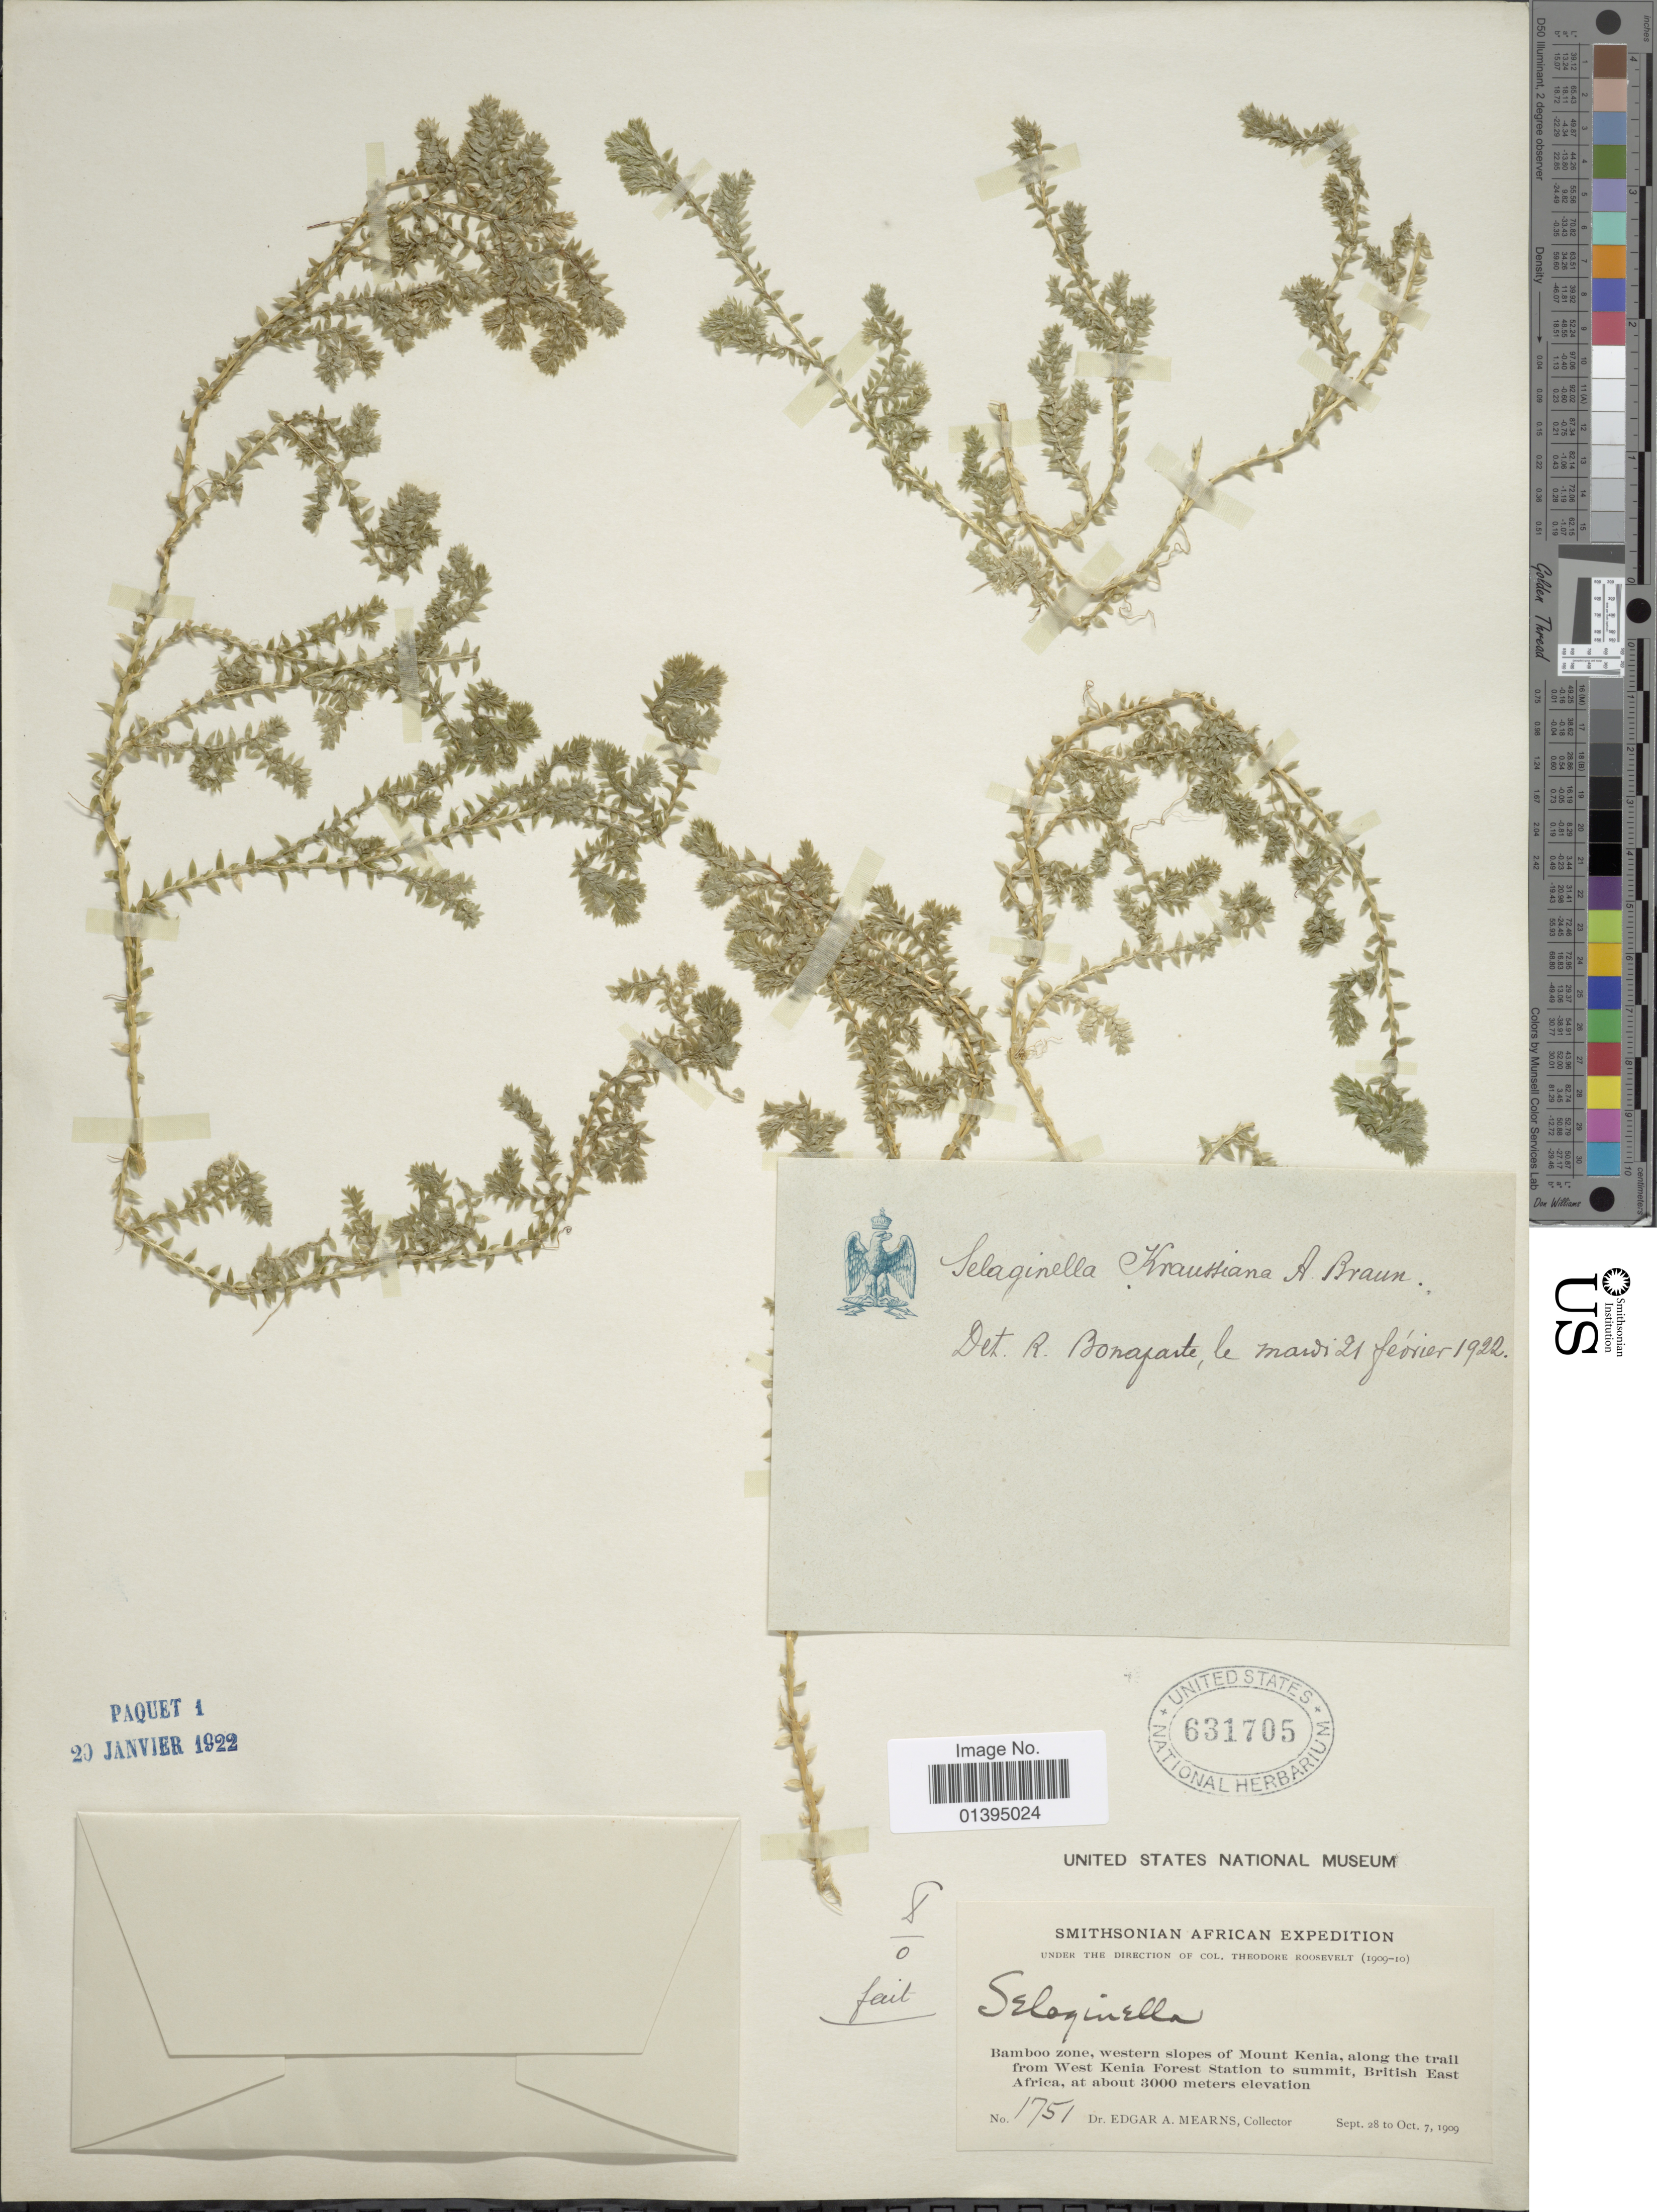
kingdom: Plantae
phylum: Tracheophyta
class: Lycopodiopsida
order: Selaginellales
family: Selaginellaceae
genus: Selaginella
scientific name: Selaginella kraussiana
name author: (Kunze) A. Braun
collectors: E. A. Mearns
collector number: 1751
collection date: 1909-09-28/1909-10-07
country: Kenya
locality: Bamboo zone, western slopes of Mount Kenia, along the trail from West Kenia Forest Station to summit, British East Africa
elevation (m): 3000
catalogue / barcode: US 631705